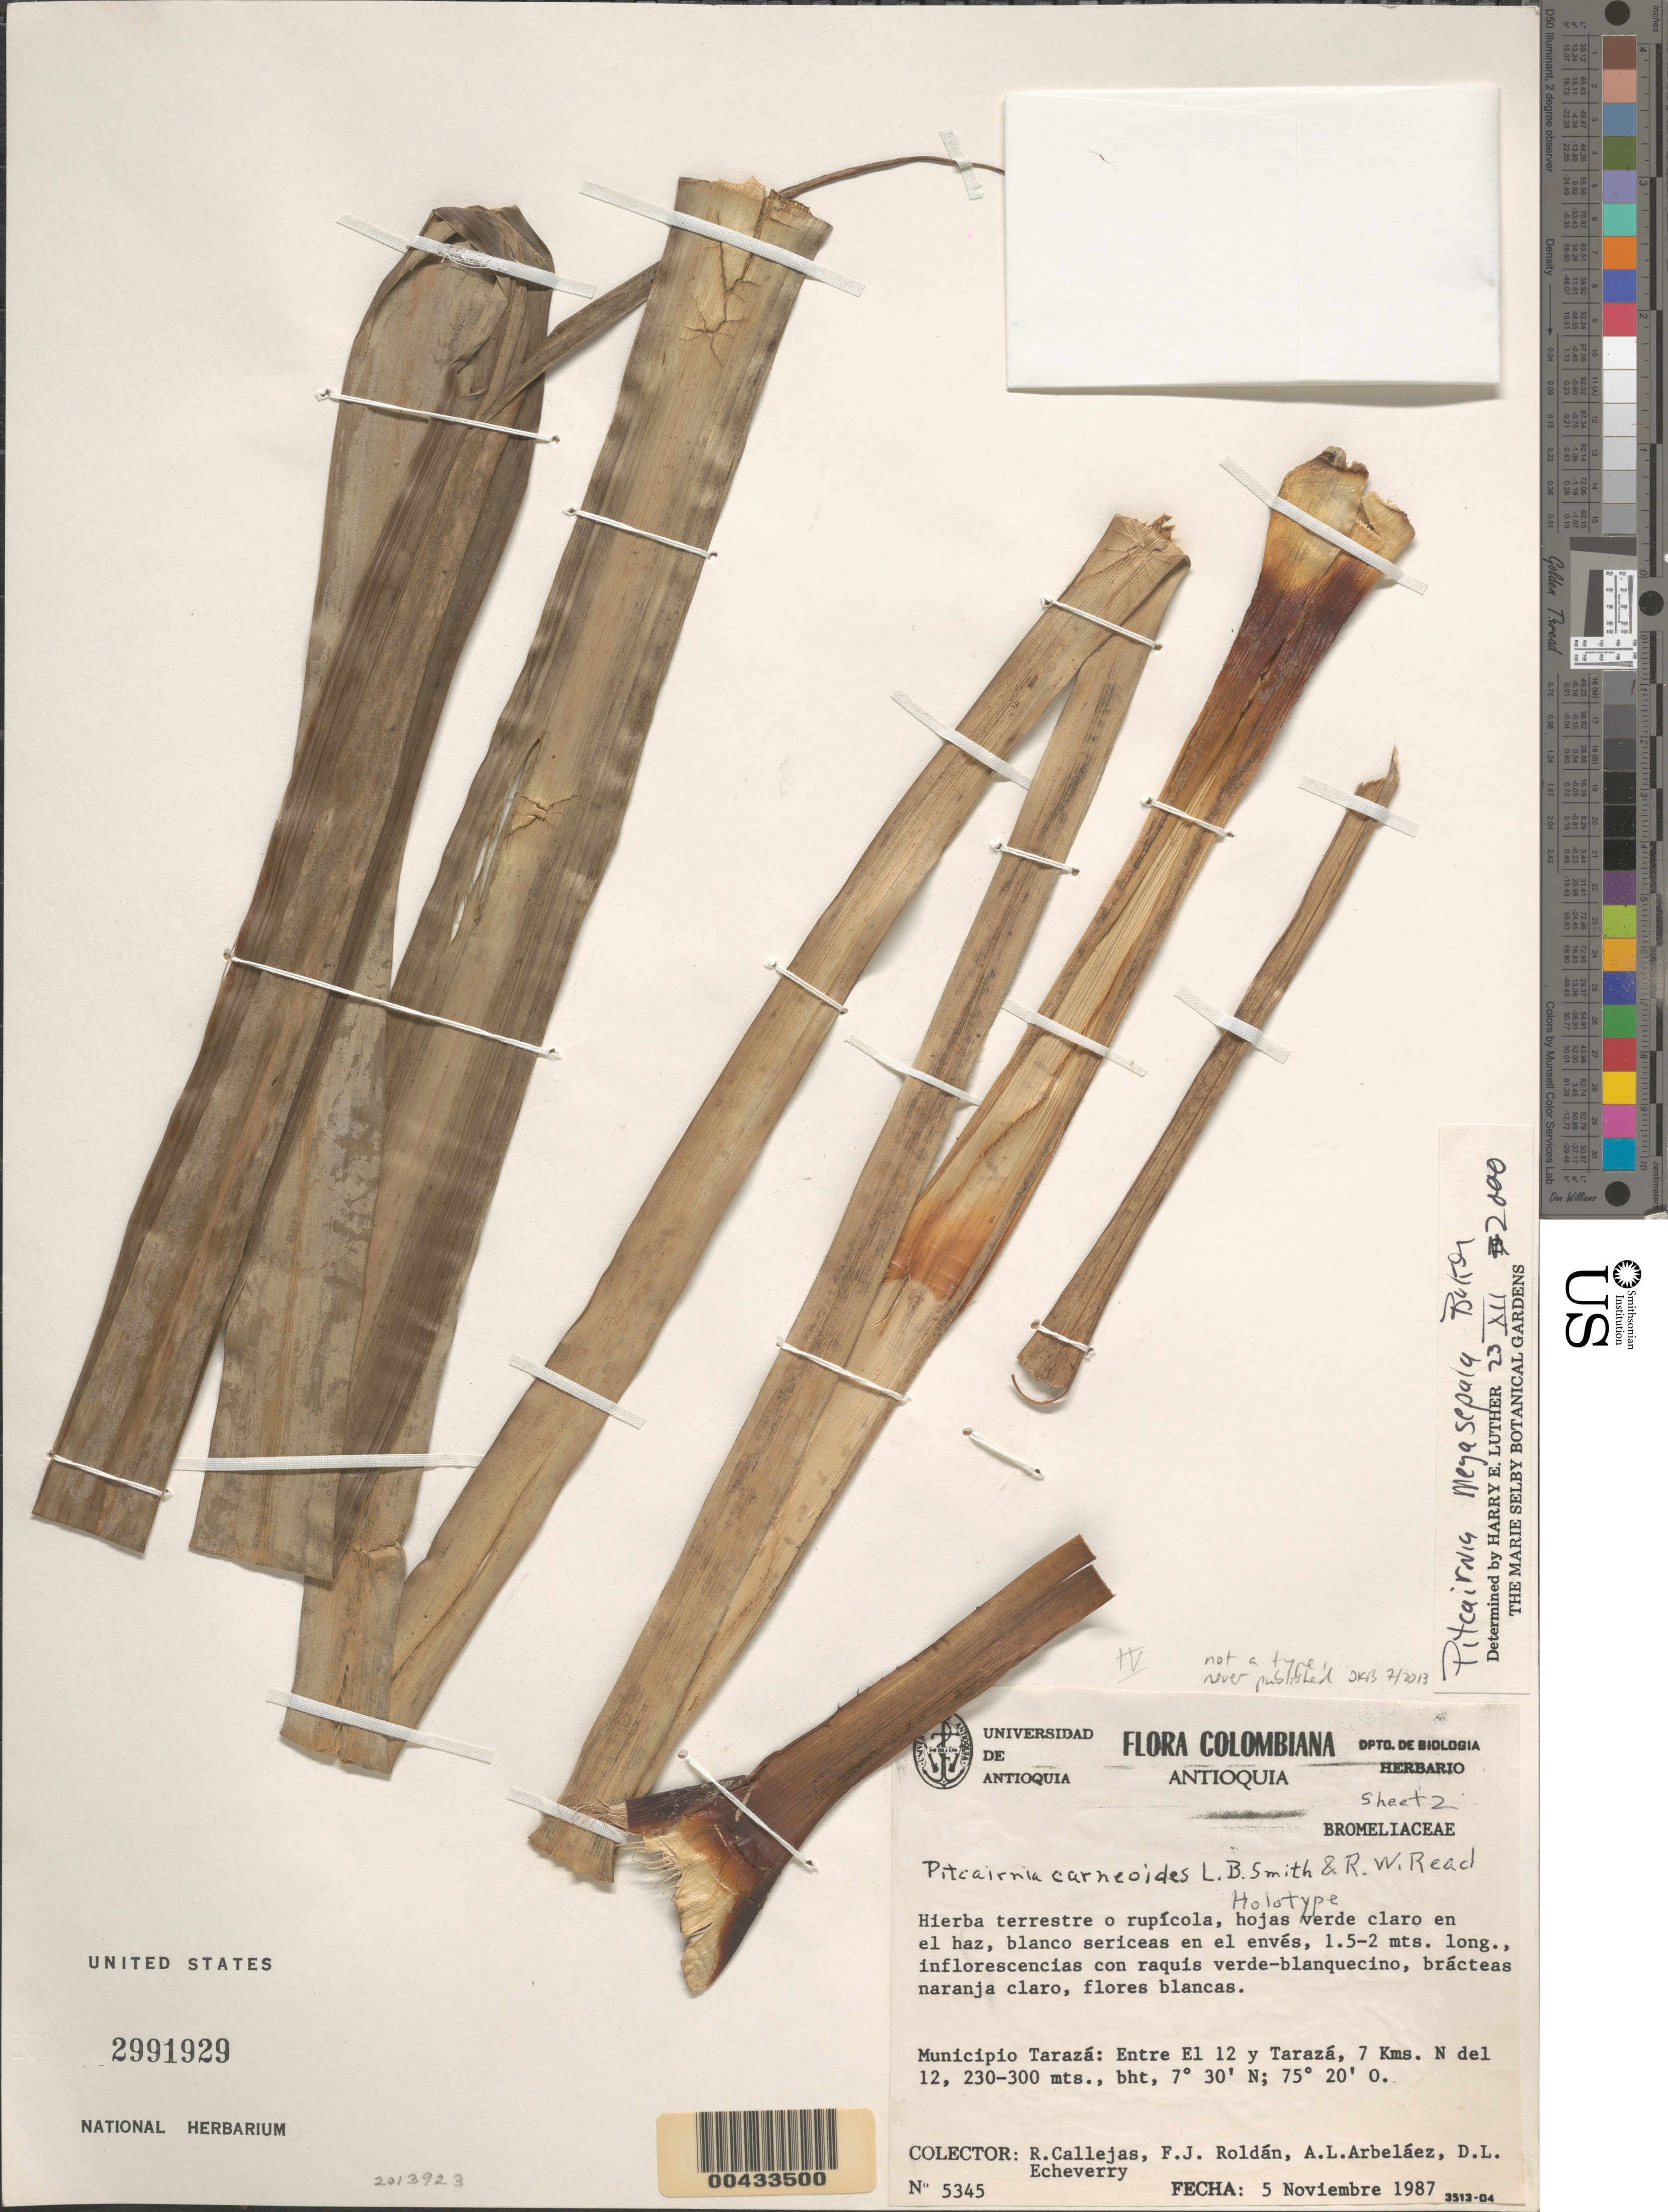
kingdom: Plantae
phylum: Tracheophyta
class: Liliopsida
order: Poales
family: Bromeliaceae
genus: Pitcairnia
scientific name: Pitcairnia megasepala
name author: Baker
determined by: Luther, Harry E.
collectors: R. Callejas, F. J. Roldán, A. L. Arbelaez & D. Echeverry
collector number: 5345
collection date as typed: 05 Nov 1987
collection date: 1987-11-05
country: Colombia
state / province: Antioquia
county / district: Taraza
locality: Entre El 12 [El Doce] y Taraza, 7 km del 122.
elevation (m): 230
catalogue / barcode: US 2991929